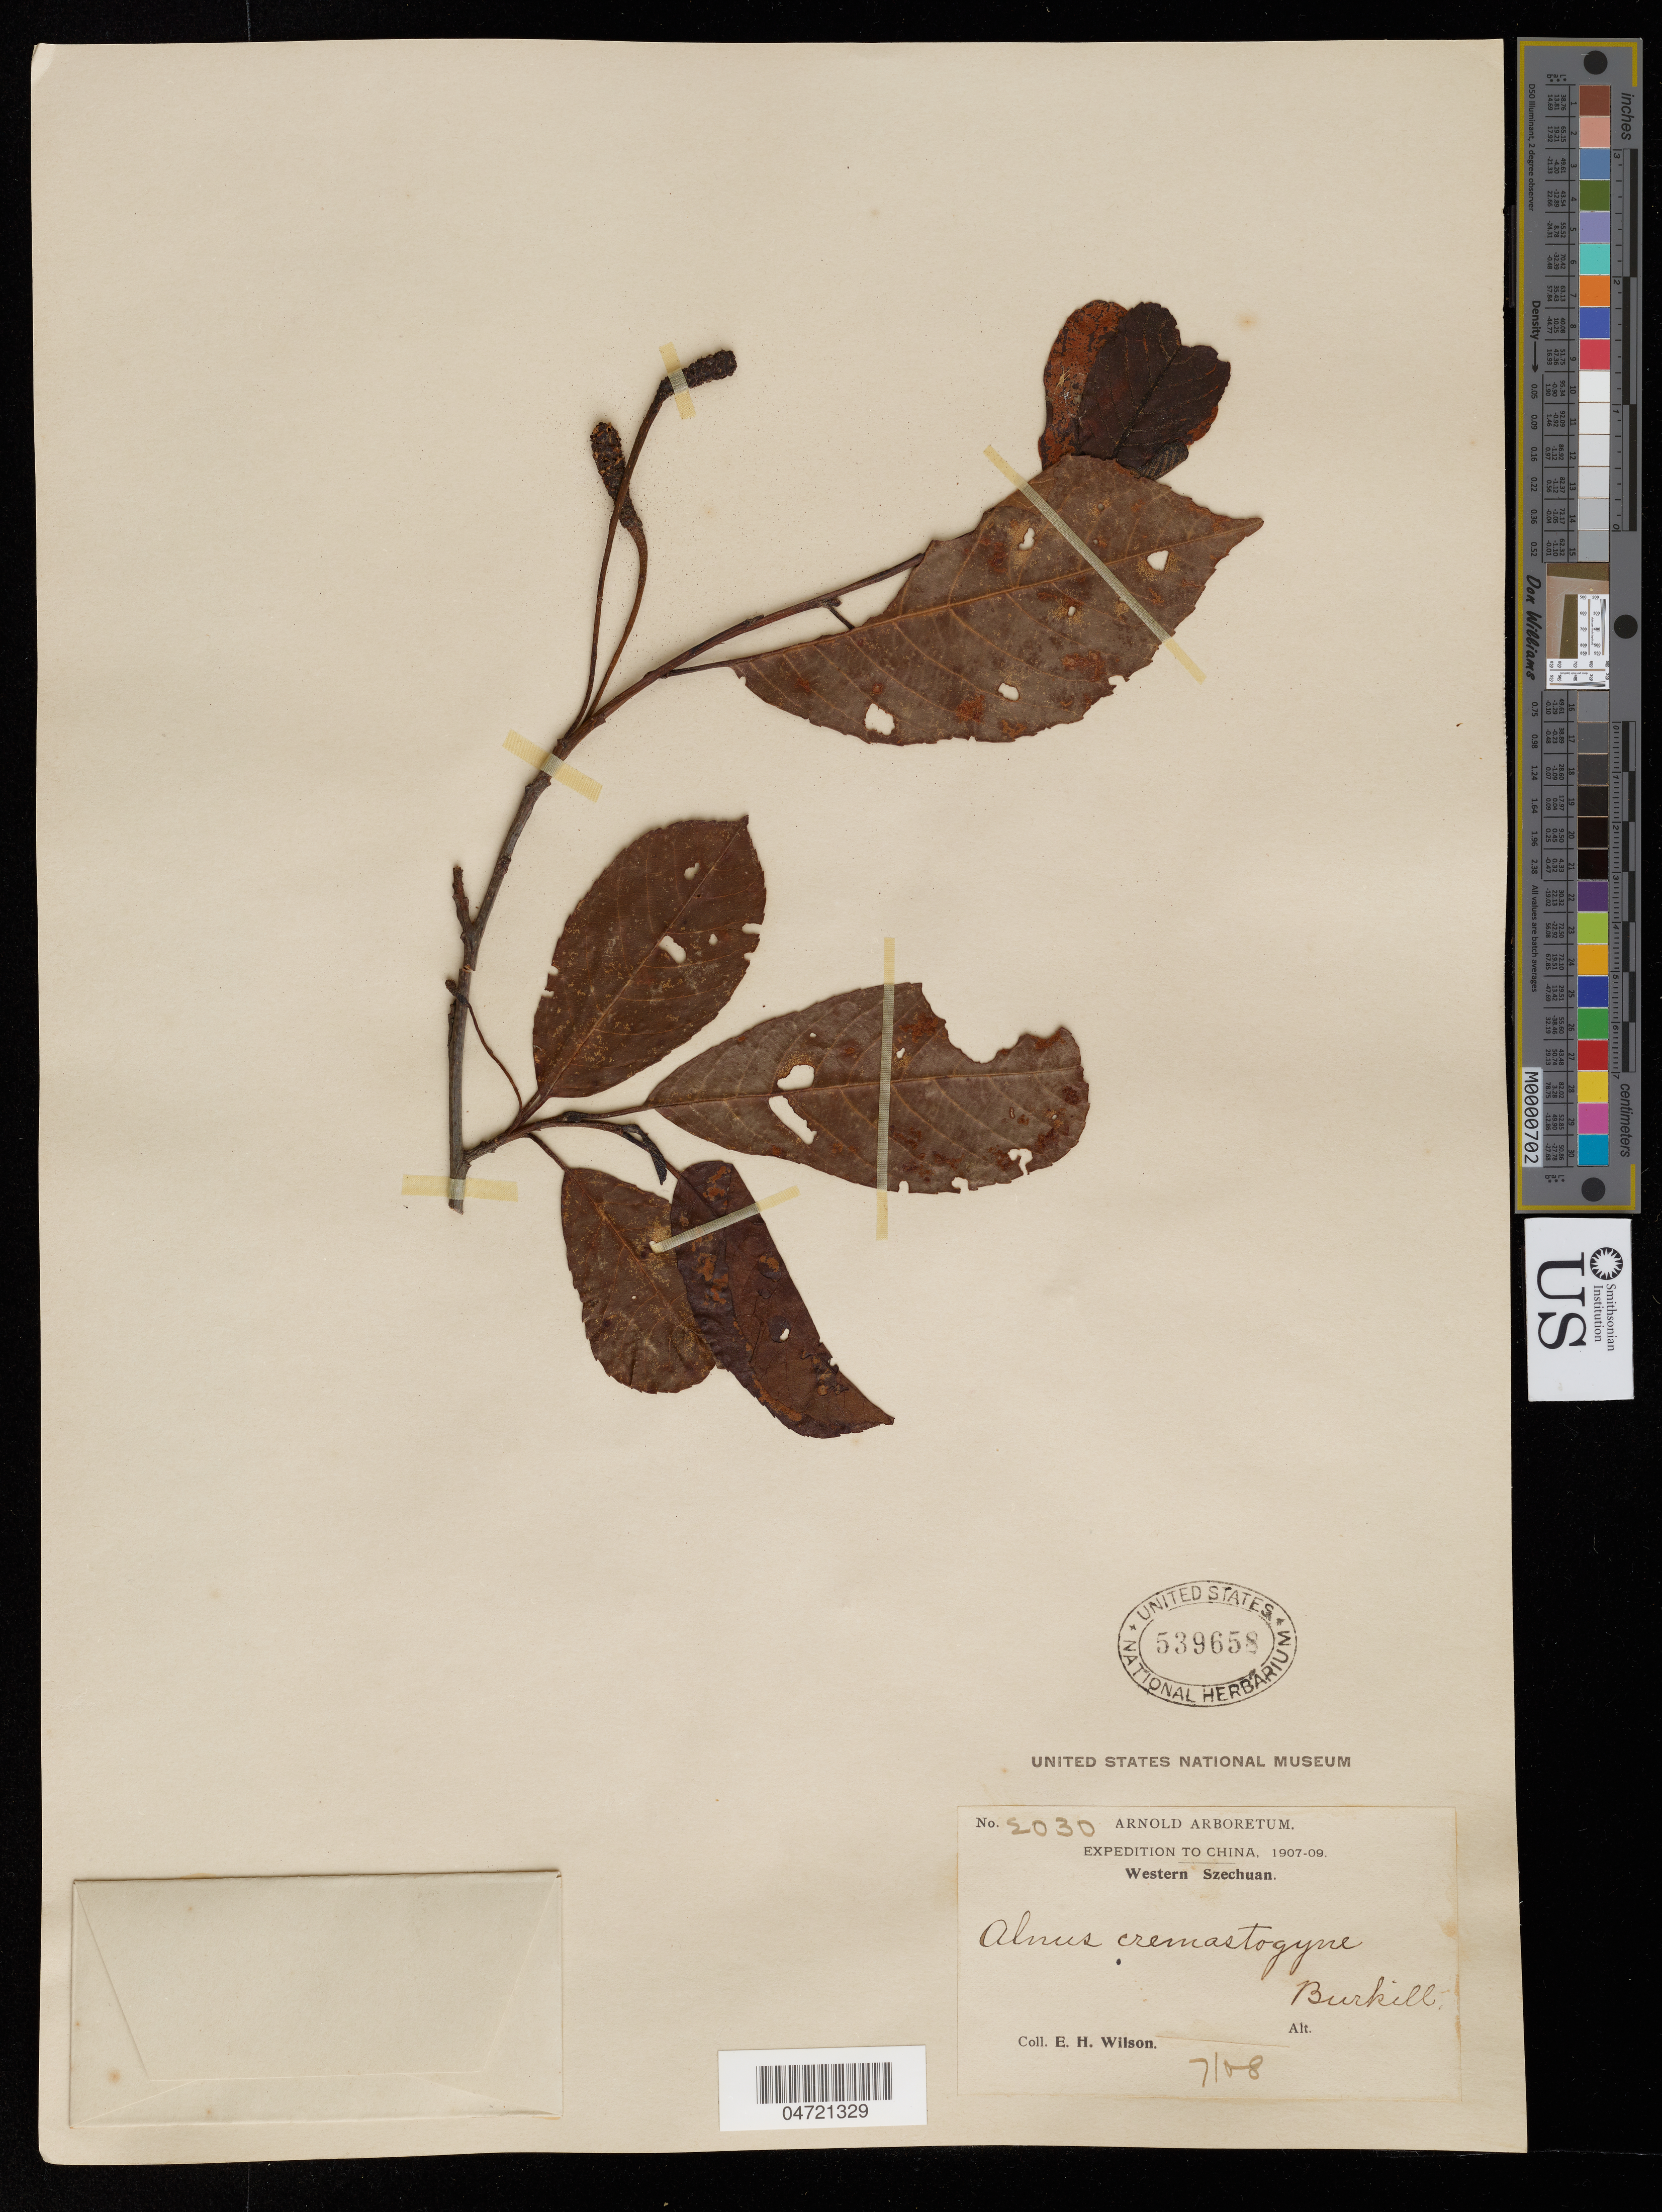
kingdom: Plantae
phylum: Tracheophyta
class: Magnoliopsida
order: Fagales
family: Betulaceae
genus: Alnus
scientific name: Alnus cremastogyne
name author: Burkill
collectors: E. H. Wilson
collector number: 2030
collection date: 1907-07-08/1909-07-08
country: China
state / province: Sichuan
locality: Western Szechuan.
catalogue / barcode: US 539658